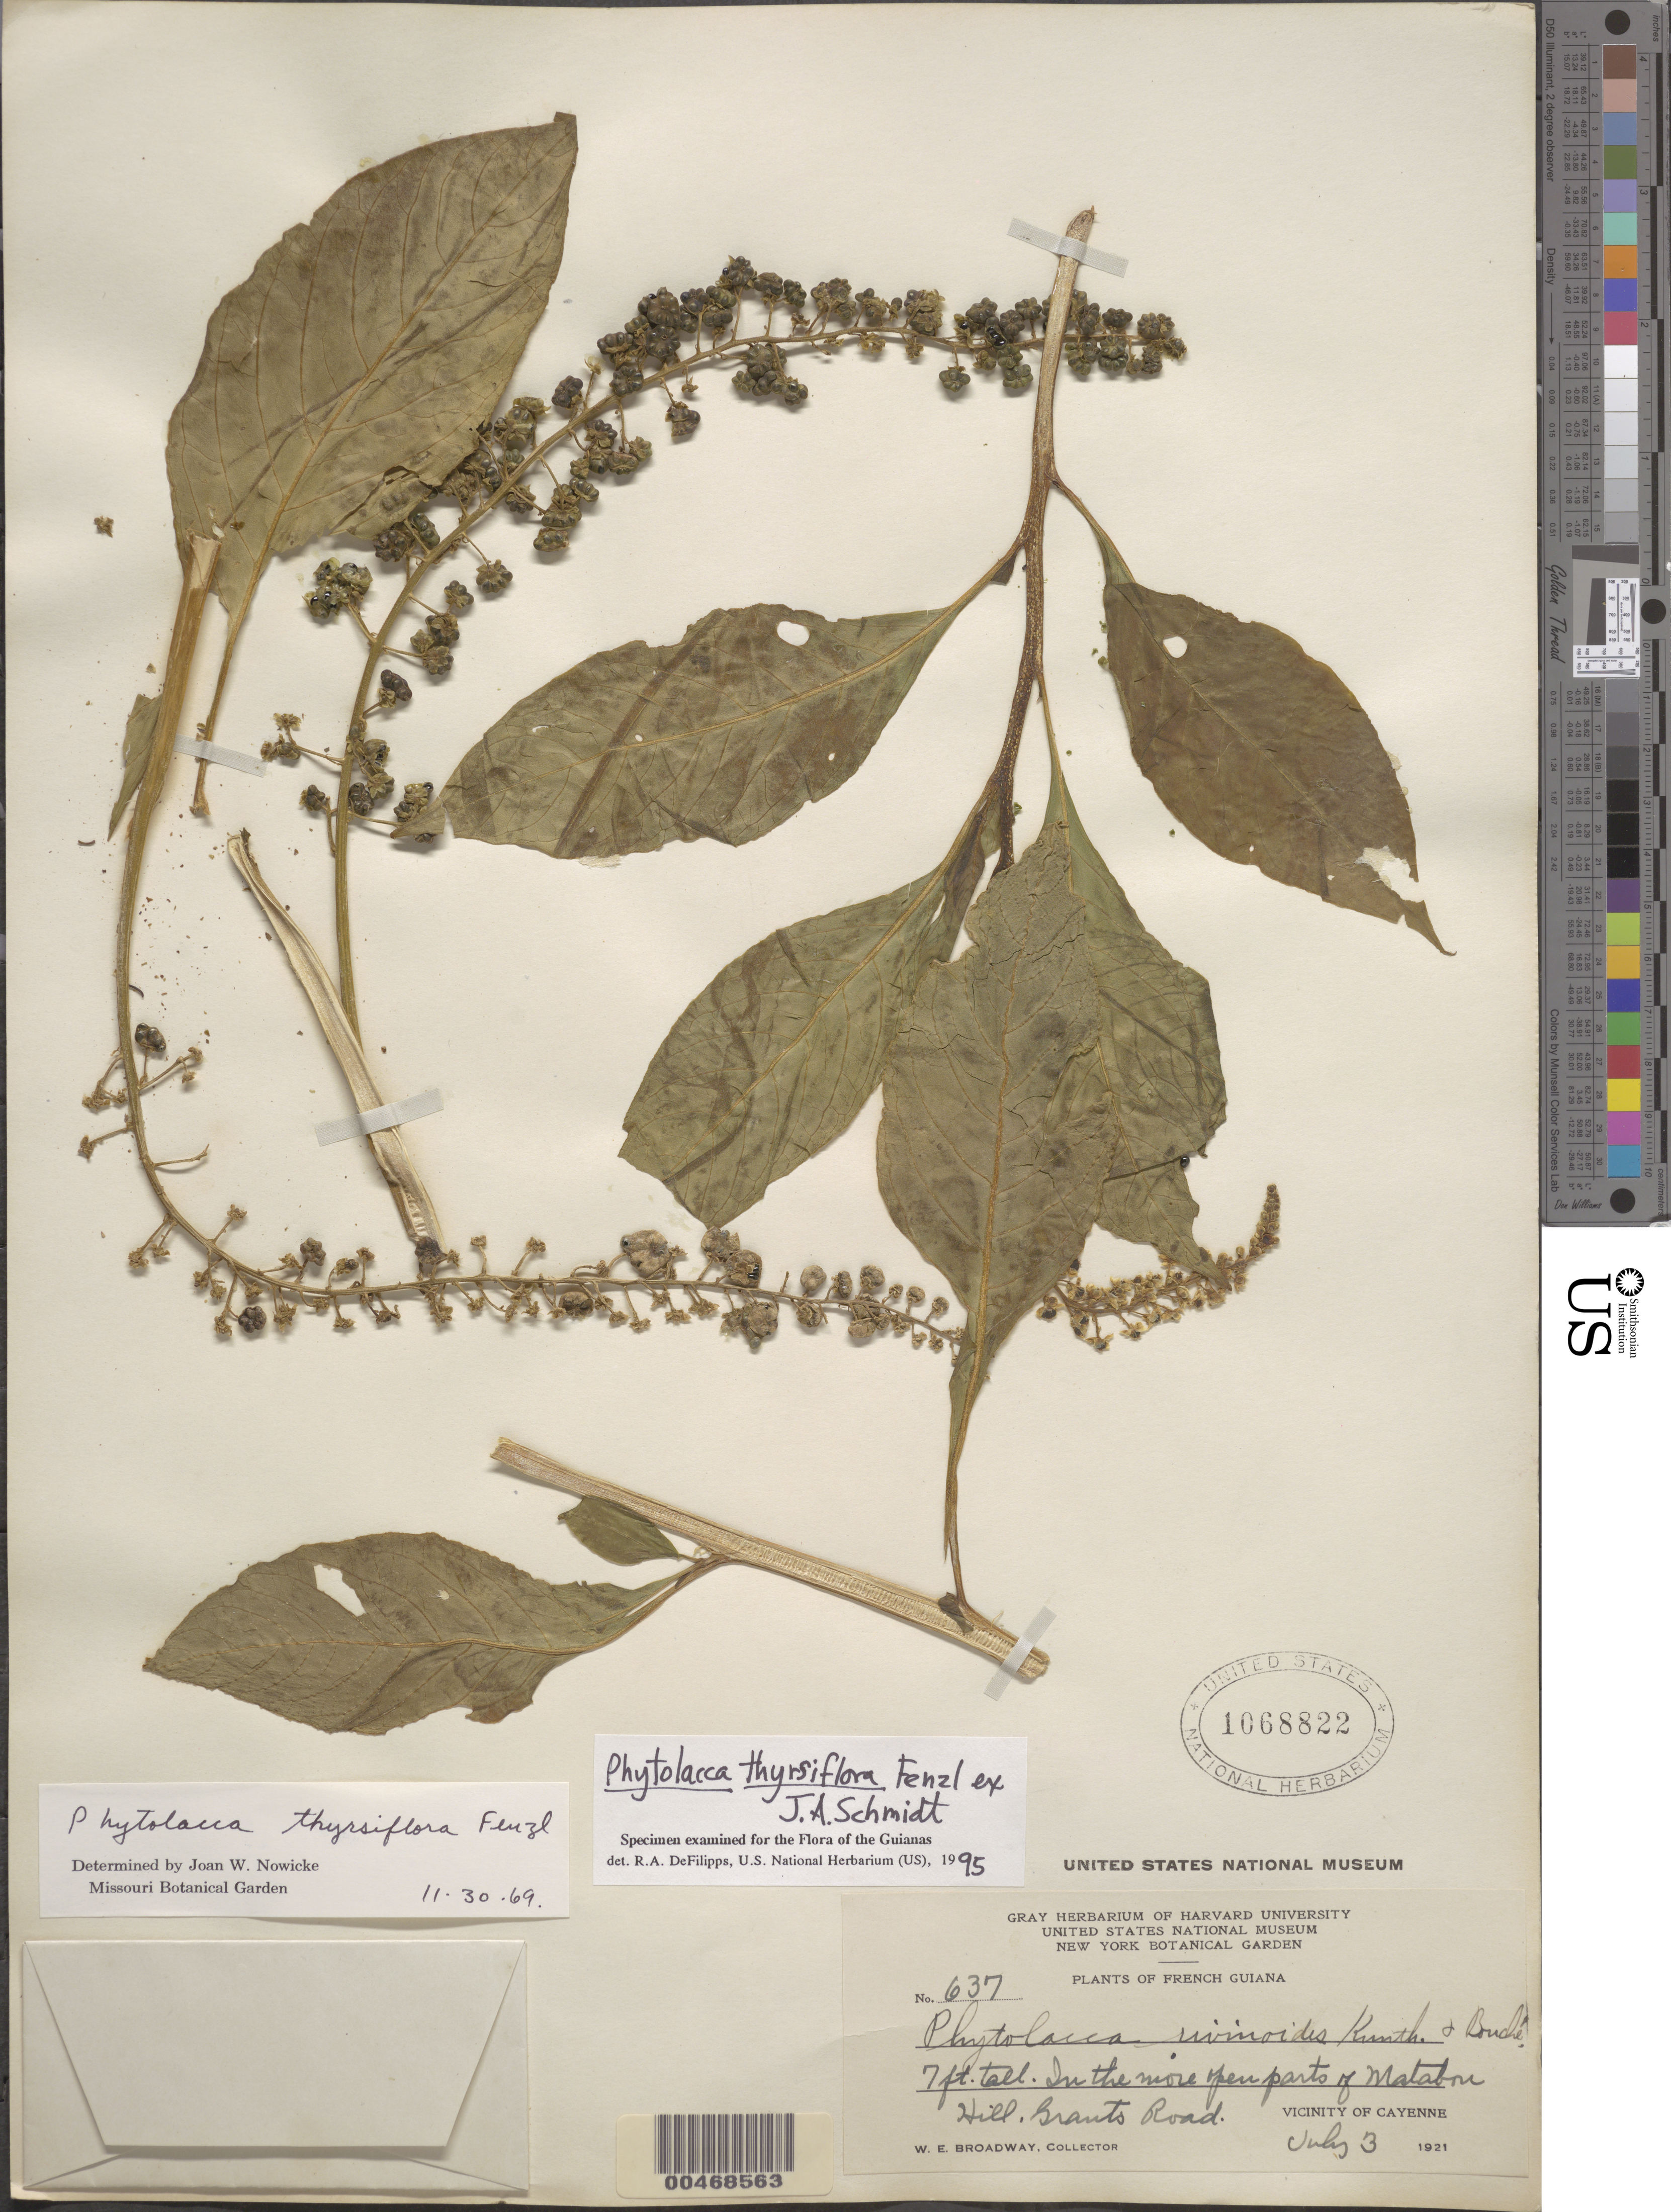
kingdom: Plantae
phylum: Tracheophyta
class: Magnoliopsida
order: Caryophyllales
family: Phytolaccaceae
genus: Phytolacca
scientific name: Phytolacca thyrsiflora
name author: Fenzl ex J.A. Schmidt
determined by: DeFilipps, R. A.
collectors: W. E. Broadway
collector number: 637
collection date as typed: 03 Jul 1921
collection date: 1921-07-03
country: French Guiana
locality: Matabon Hill, Grant's Road, Cayenne vicinity.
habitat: Hill and along road, in the more open areas